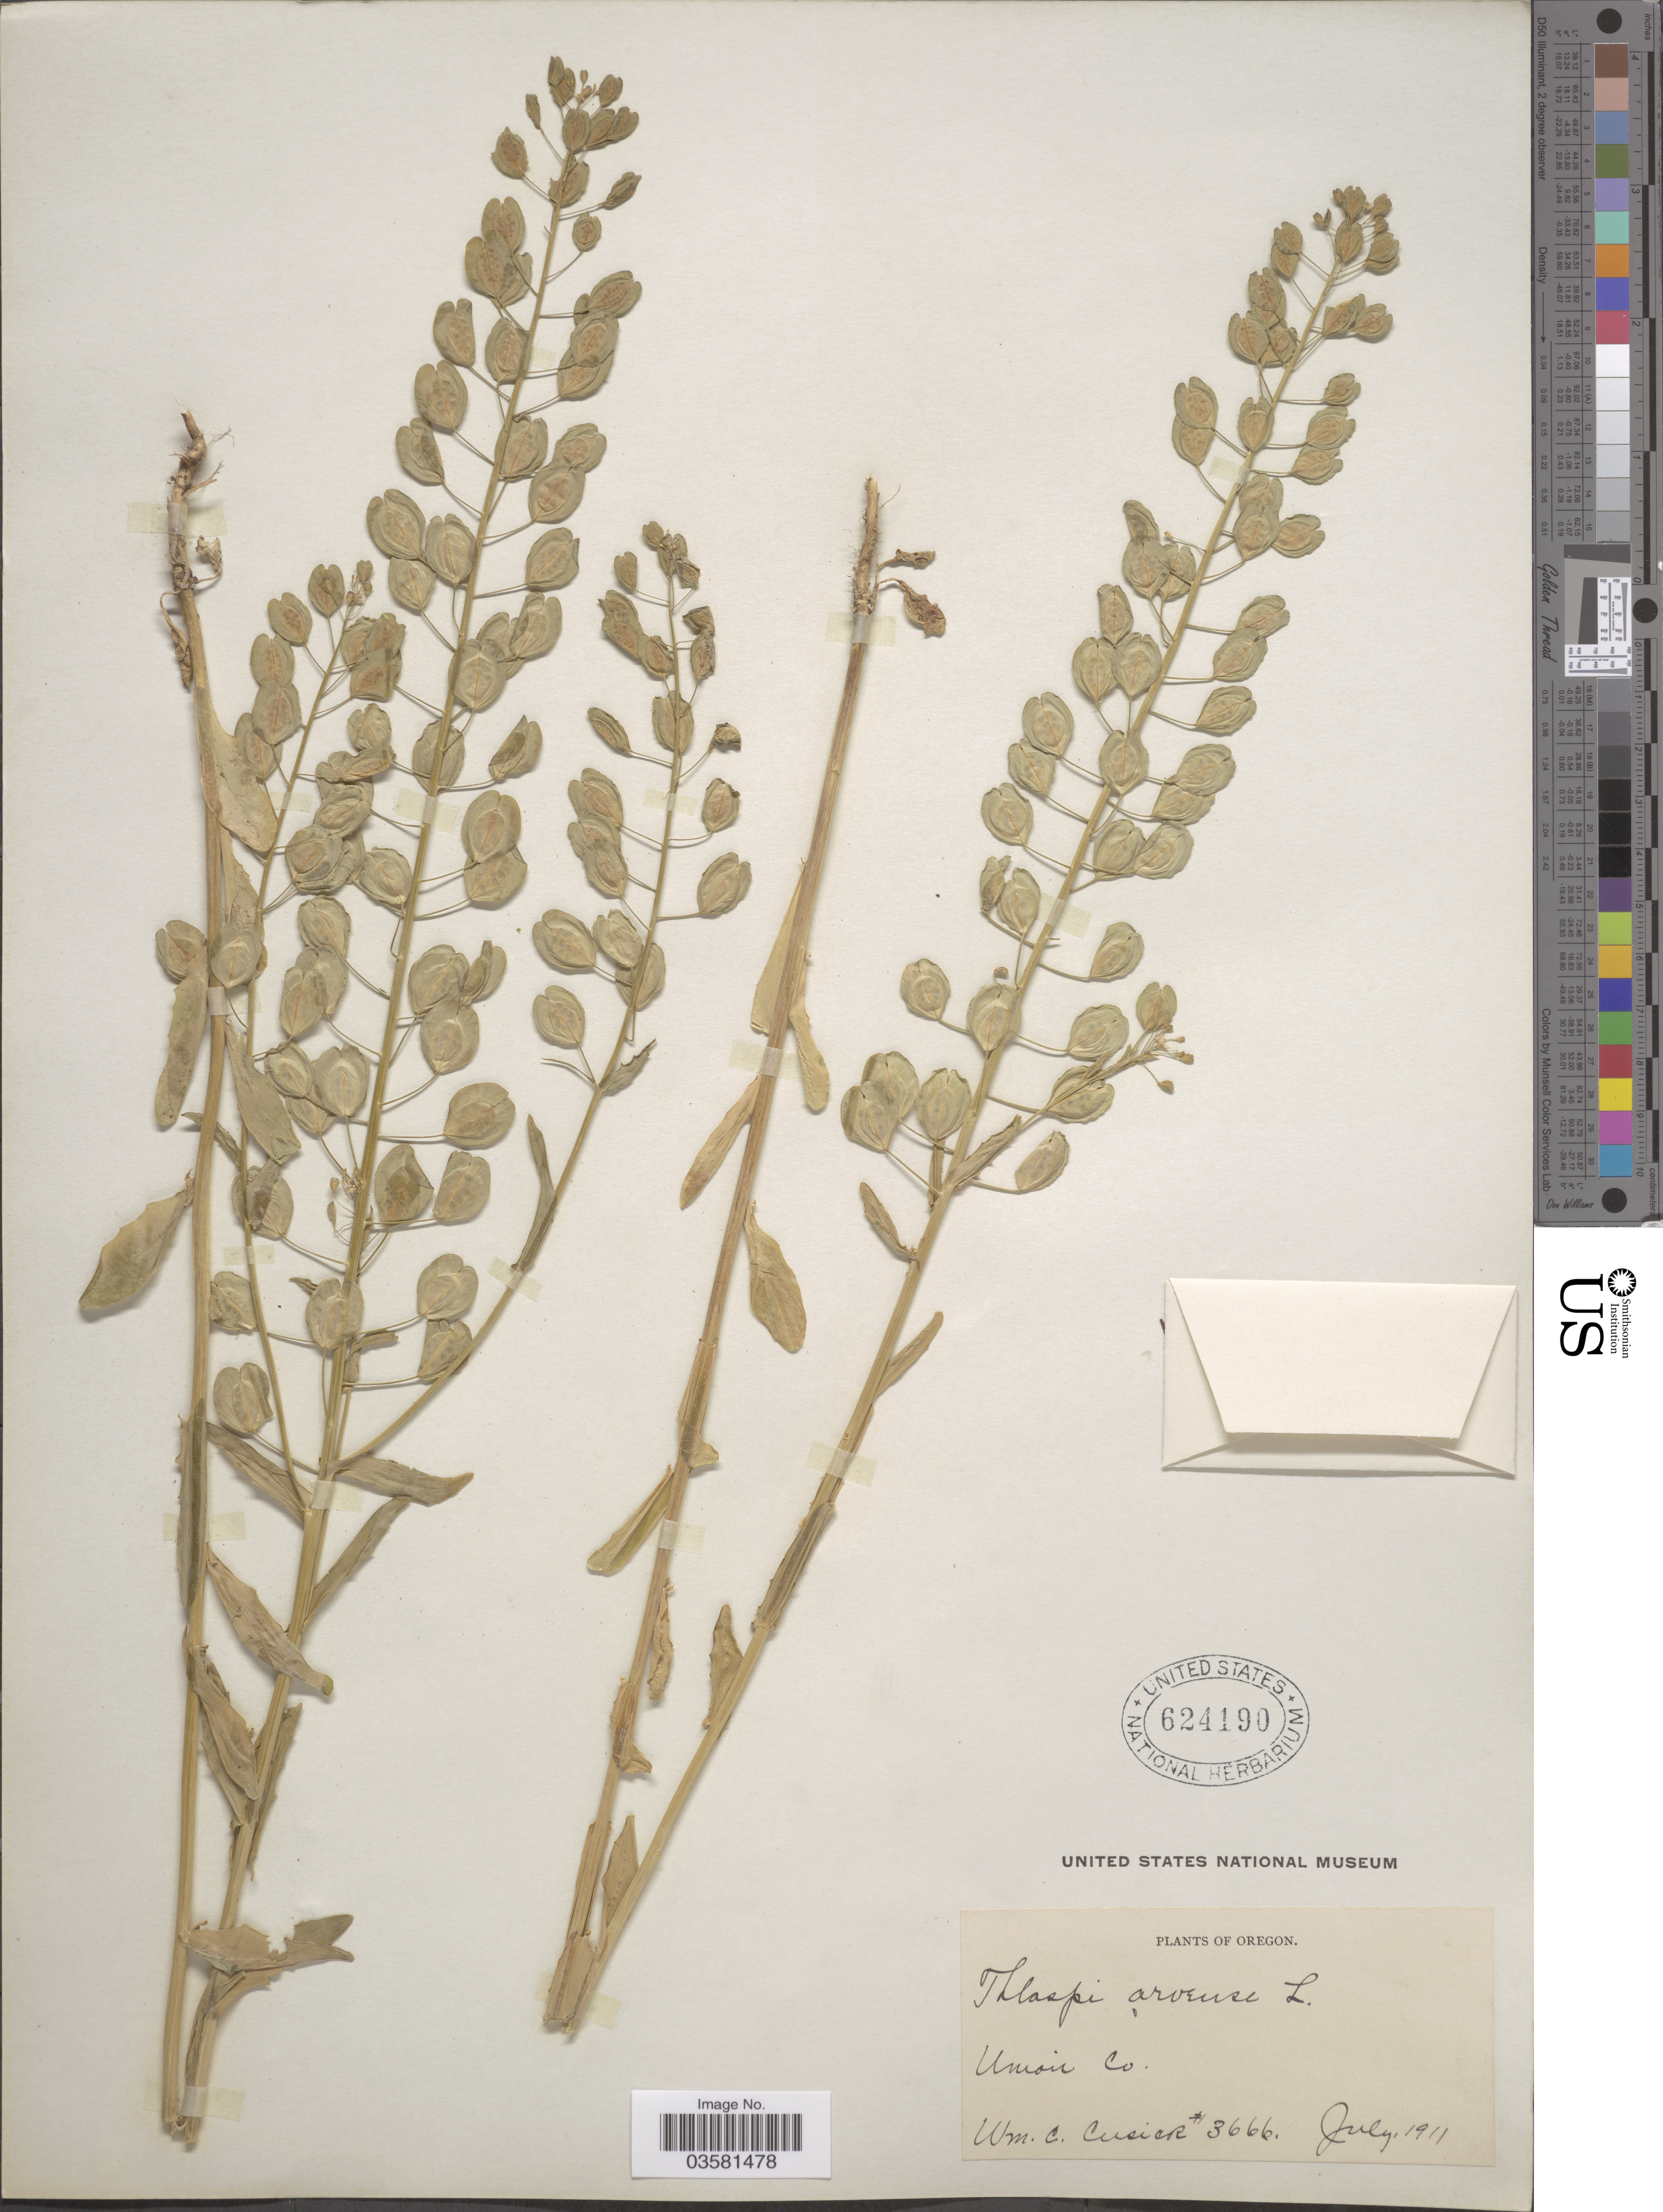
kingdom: Plantae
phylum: Tracheophyta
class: Magnoliopsida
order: Brassicales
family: Brassicaceae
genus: Thlaspi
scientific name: Thlaspi arvense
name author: L.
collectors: W. C. Cusick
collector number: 3666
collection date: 1911-07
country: United States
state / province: Oregon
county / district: Union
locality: Union Co.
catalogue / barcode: US 624190